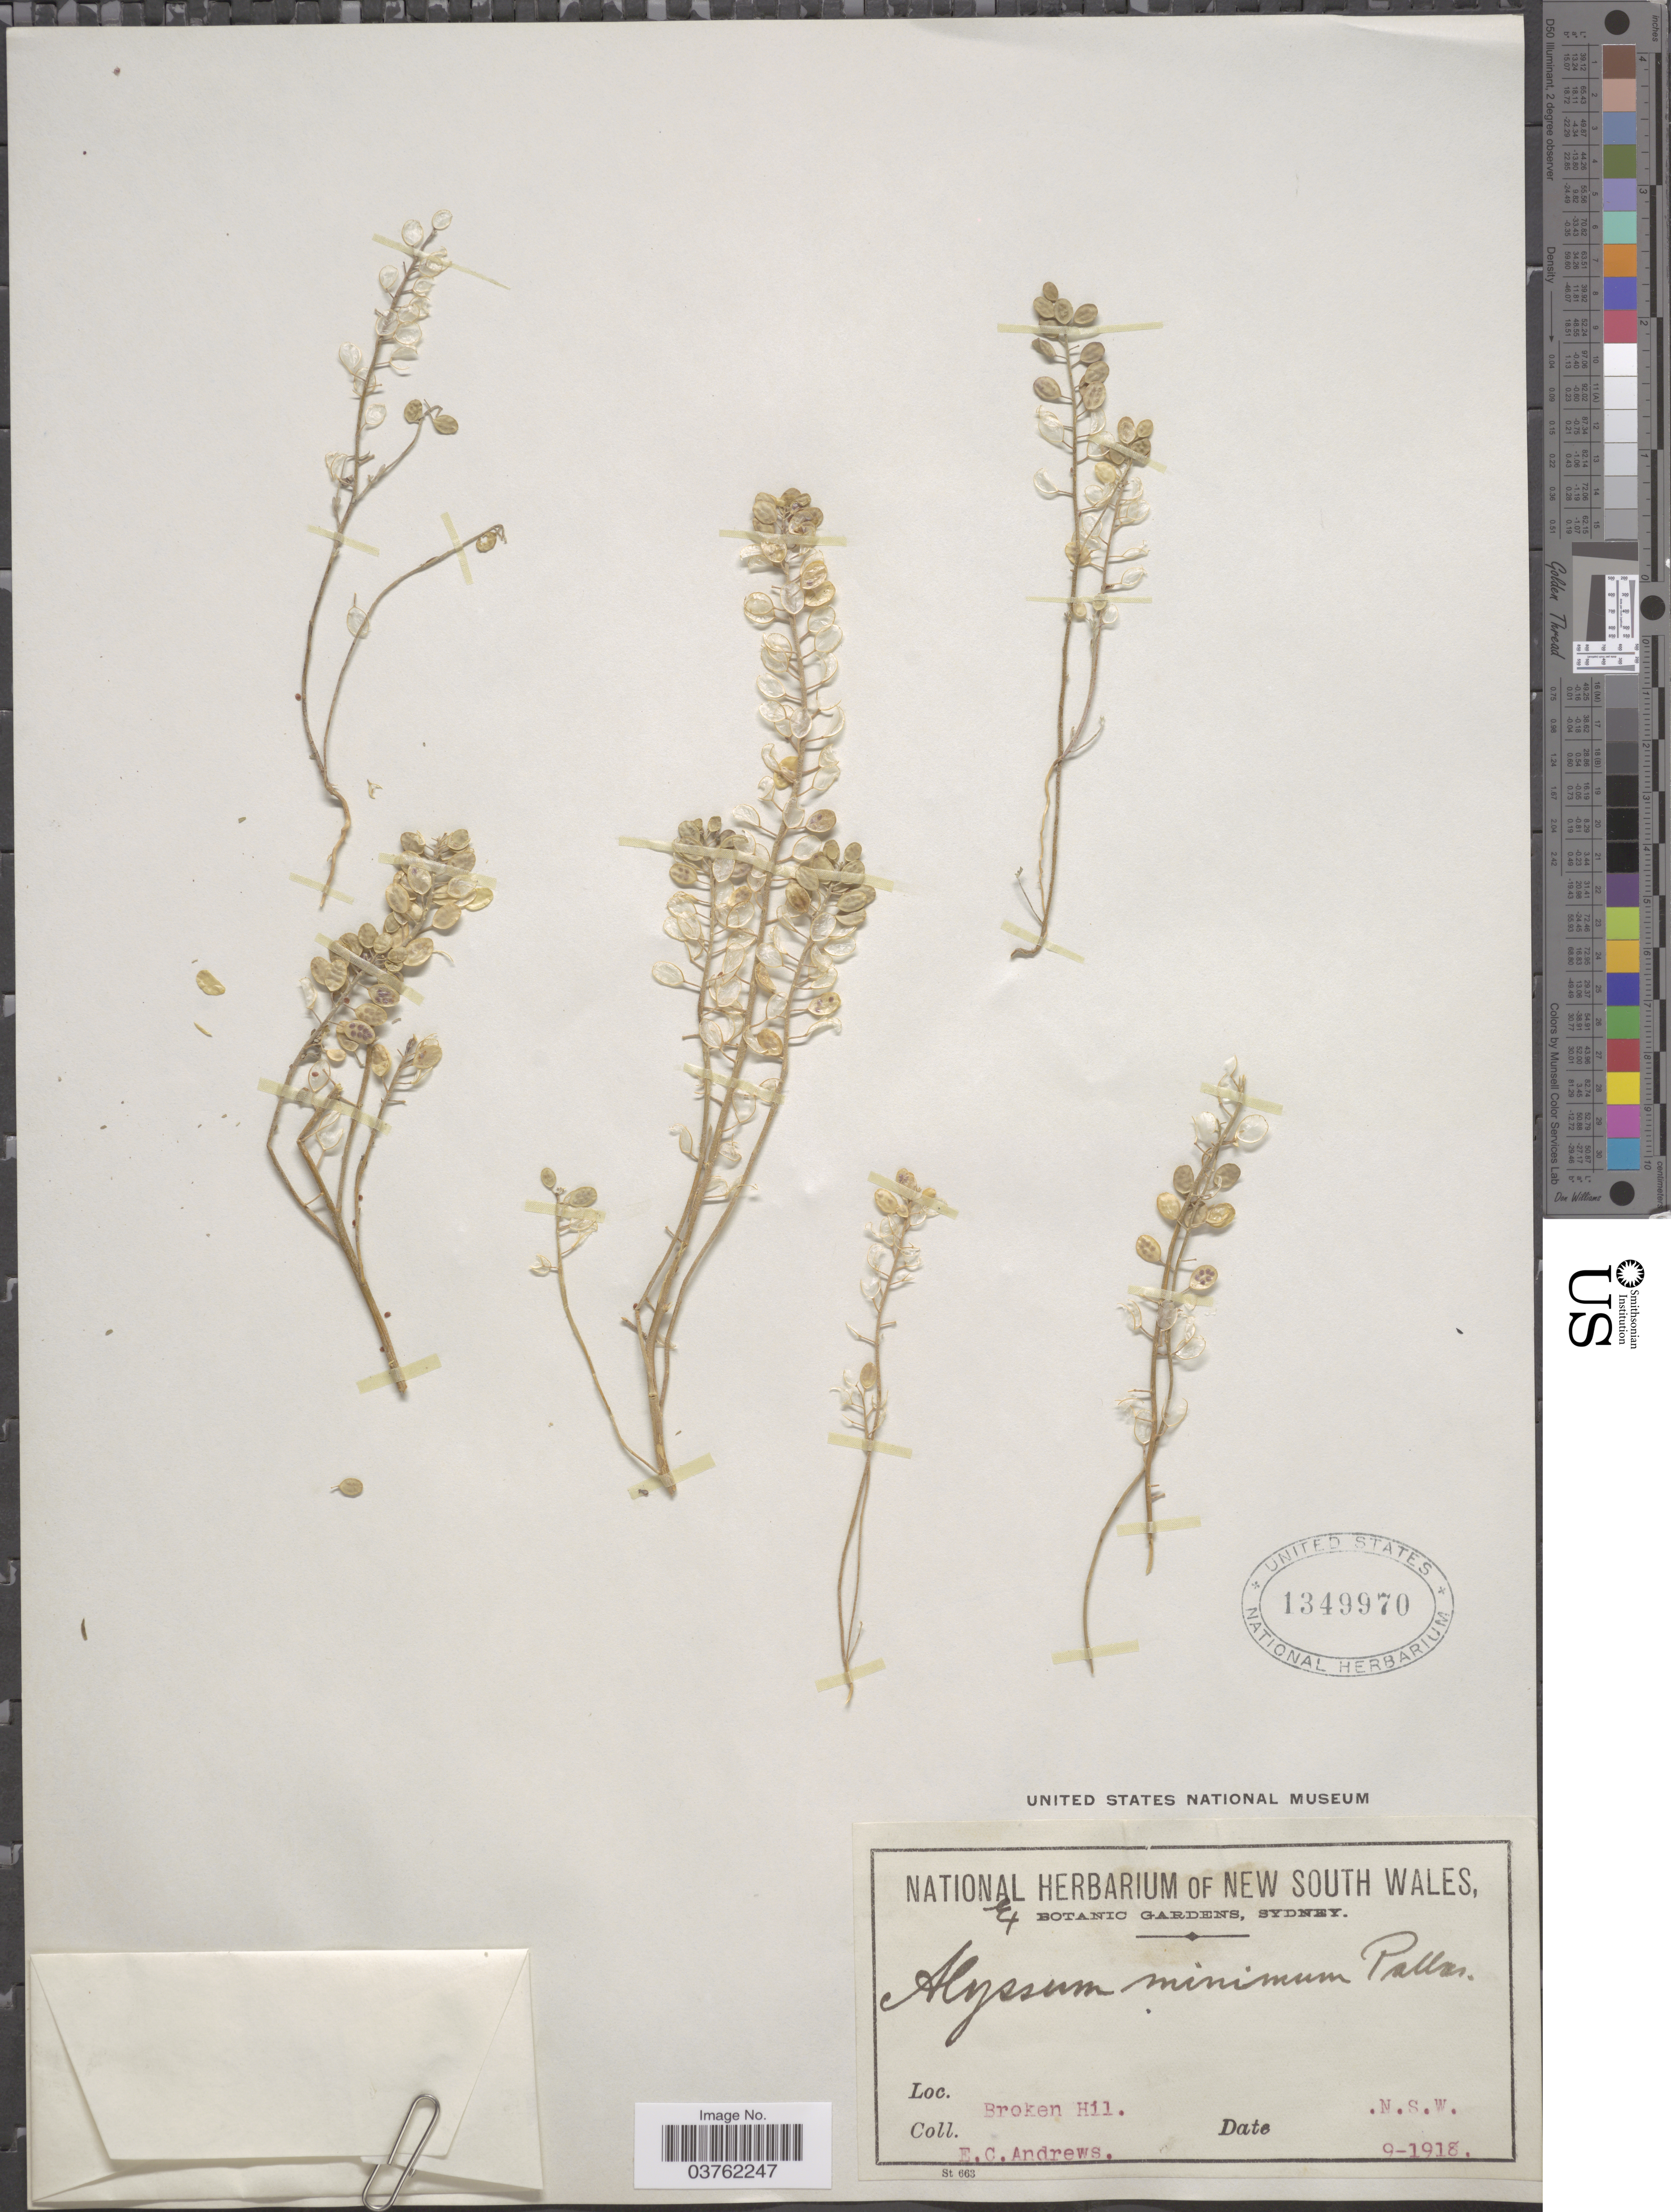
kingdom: Plantae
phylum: Tracheophyta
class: Magnoliopsida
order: Brassicales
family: Brassicaceae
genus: Alyssum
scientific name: Alyssum minimum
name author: L.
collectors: E. Andrews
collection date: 1918-09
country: Australia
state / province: New South Wales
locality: Broken Hill.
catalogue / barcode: US 1349970